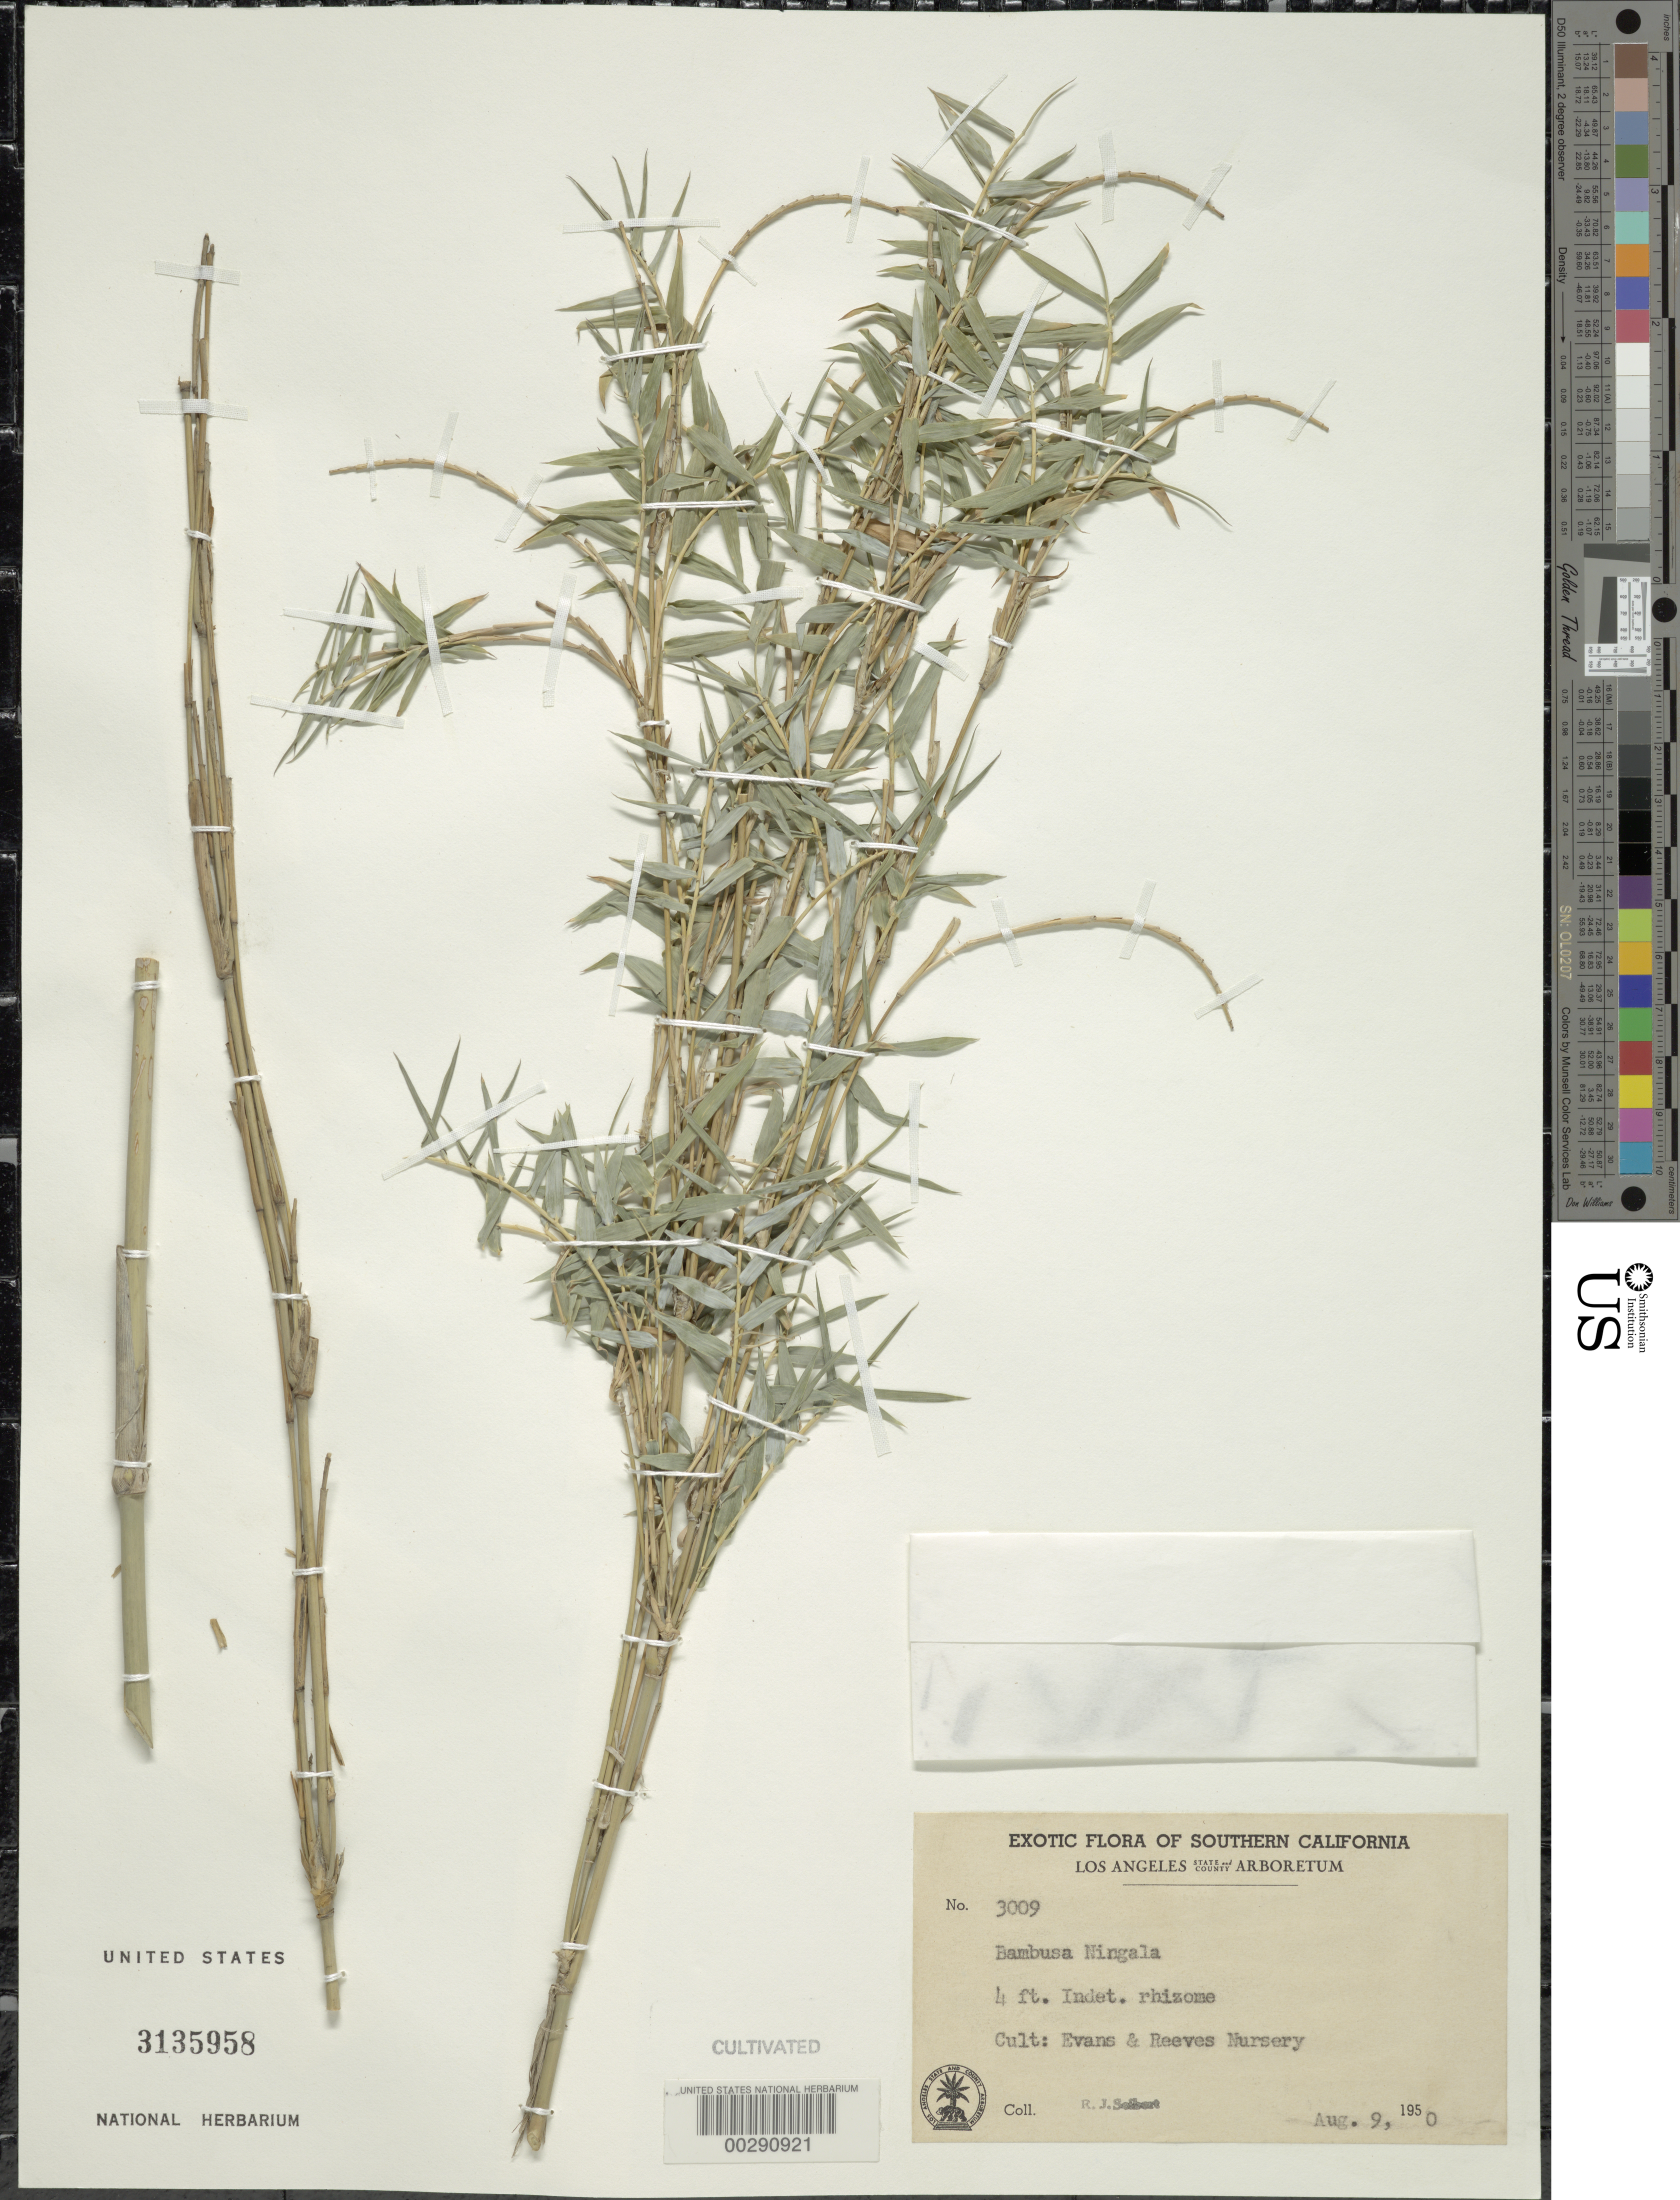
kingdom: Plantae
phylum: Tracheophyta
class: Liliopsida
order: Poales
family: Poaceae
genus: Bambusa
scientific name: Bambusa ningala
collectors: R. J. Seibert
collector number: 3009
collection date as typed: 09 Aug 1950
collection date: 1950-08-09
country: United States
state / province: Florida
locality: Southern Florida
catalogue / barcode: US 3135958